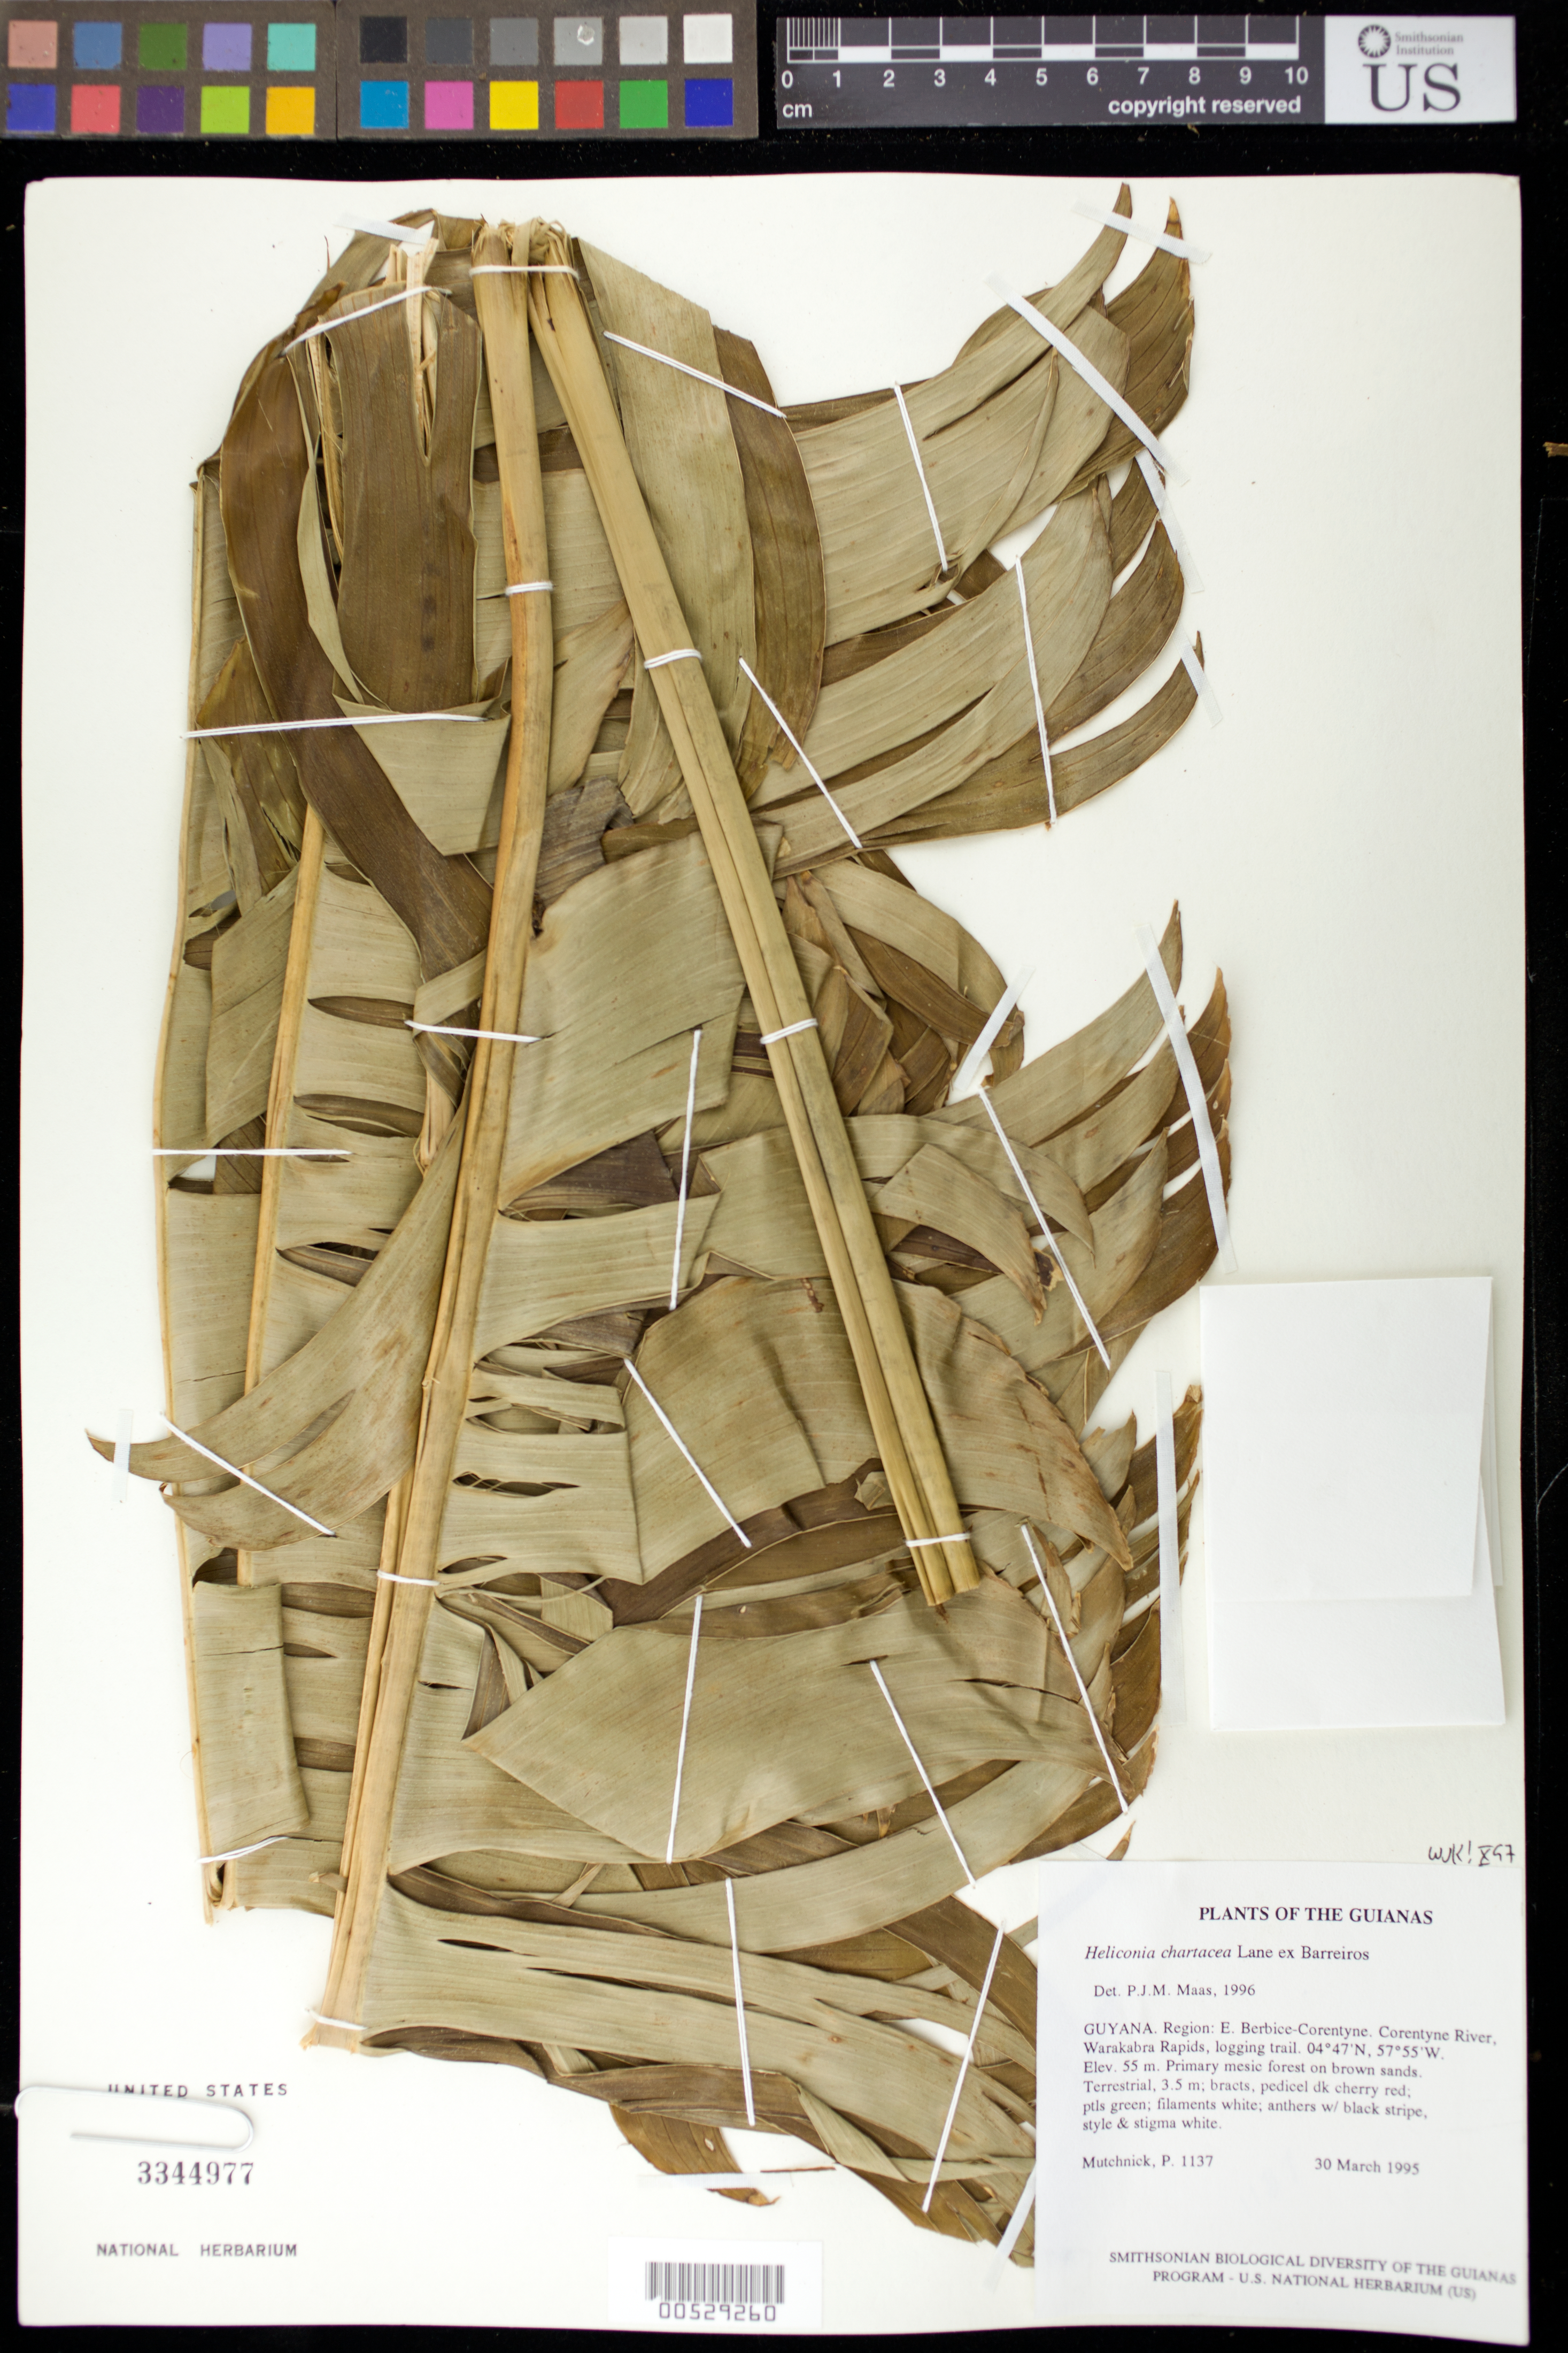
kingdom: Plantae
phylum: Tracheophyta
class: Liliopsida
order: Zingiberales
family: Heliconiaceae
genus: Heliconia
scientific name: Heliconia chartacea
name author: Lane ex Barreiros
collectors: P. Mutchnick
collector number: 1137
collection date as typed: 30 March 1995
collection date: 1995-03-30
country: Guyana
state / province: E. Berbice-Corentyne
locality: Corentyne River, Warakabra Rapids, logging trail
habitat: Primary mesic forest on brown sands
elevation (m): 55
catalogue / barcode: US 3344977